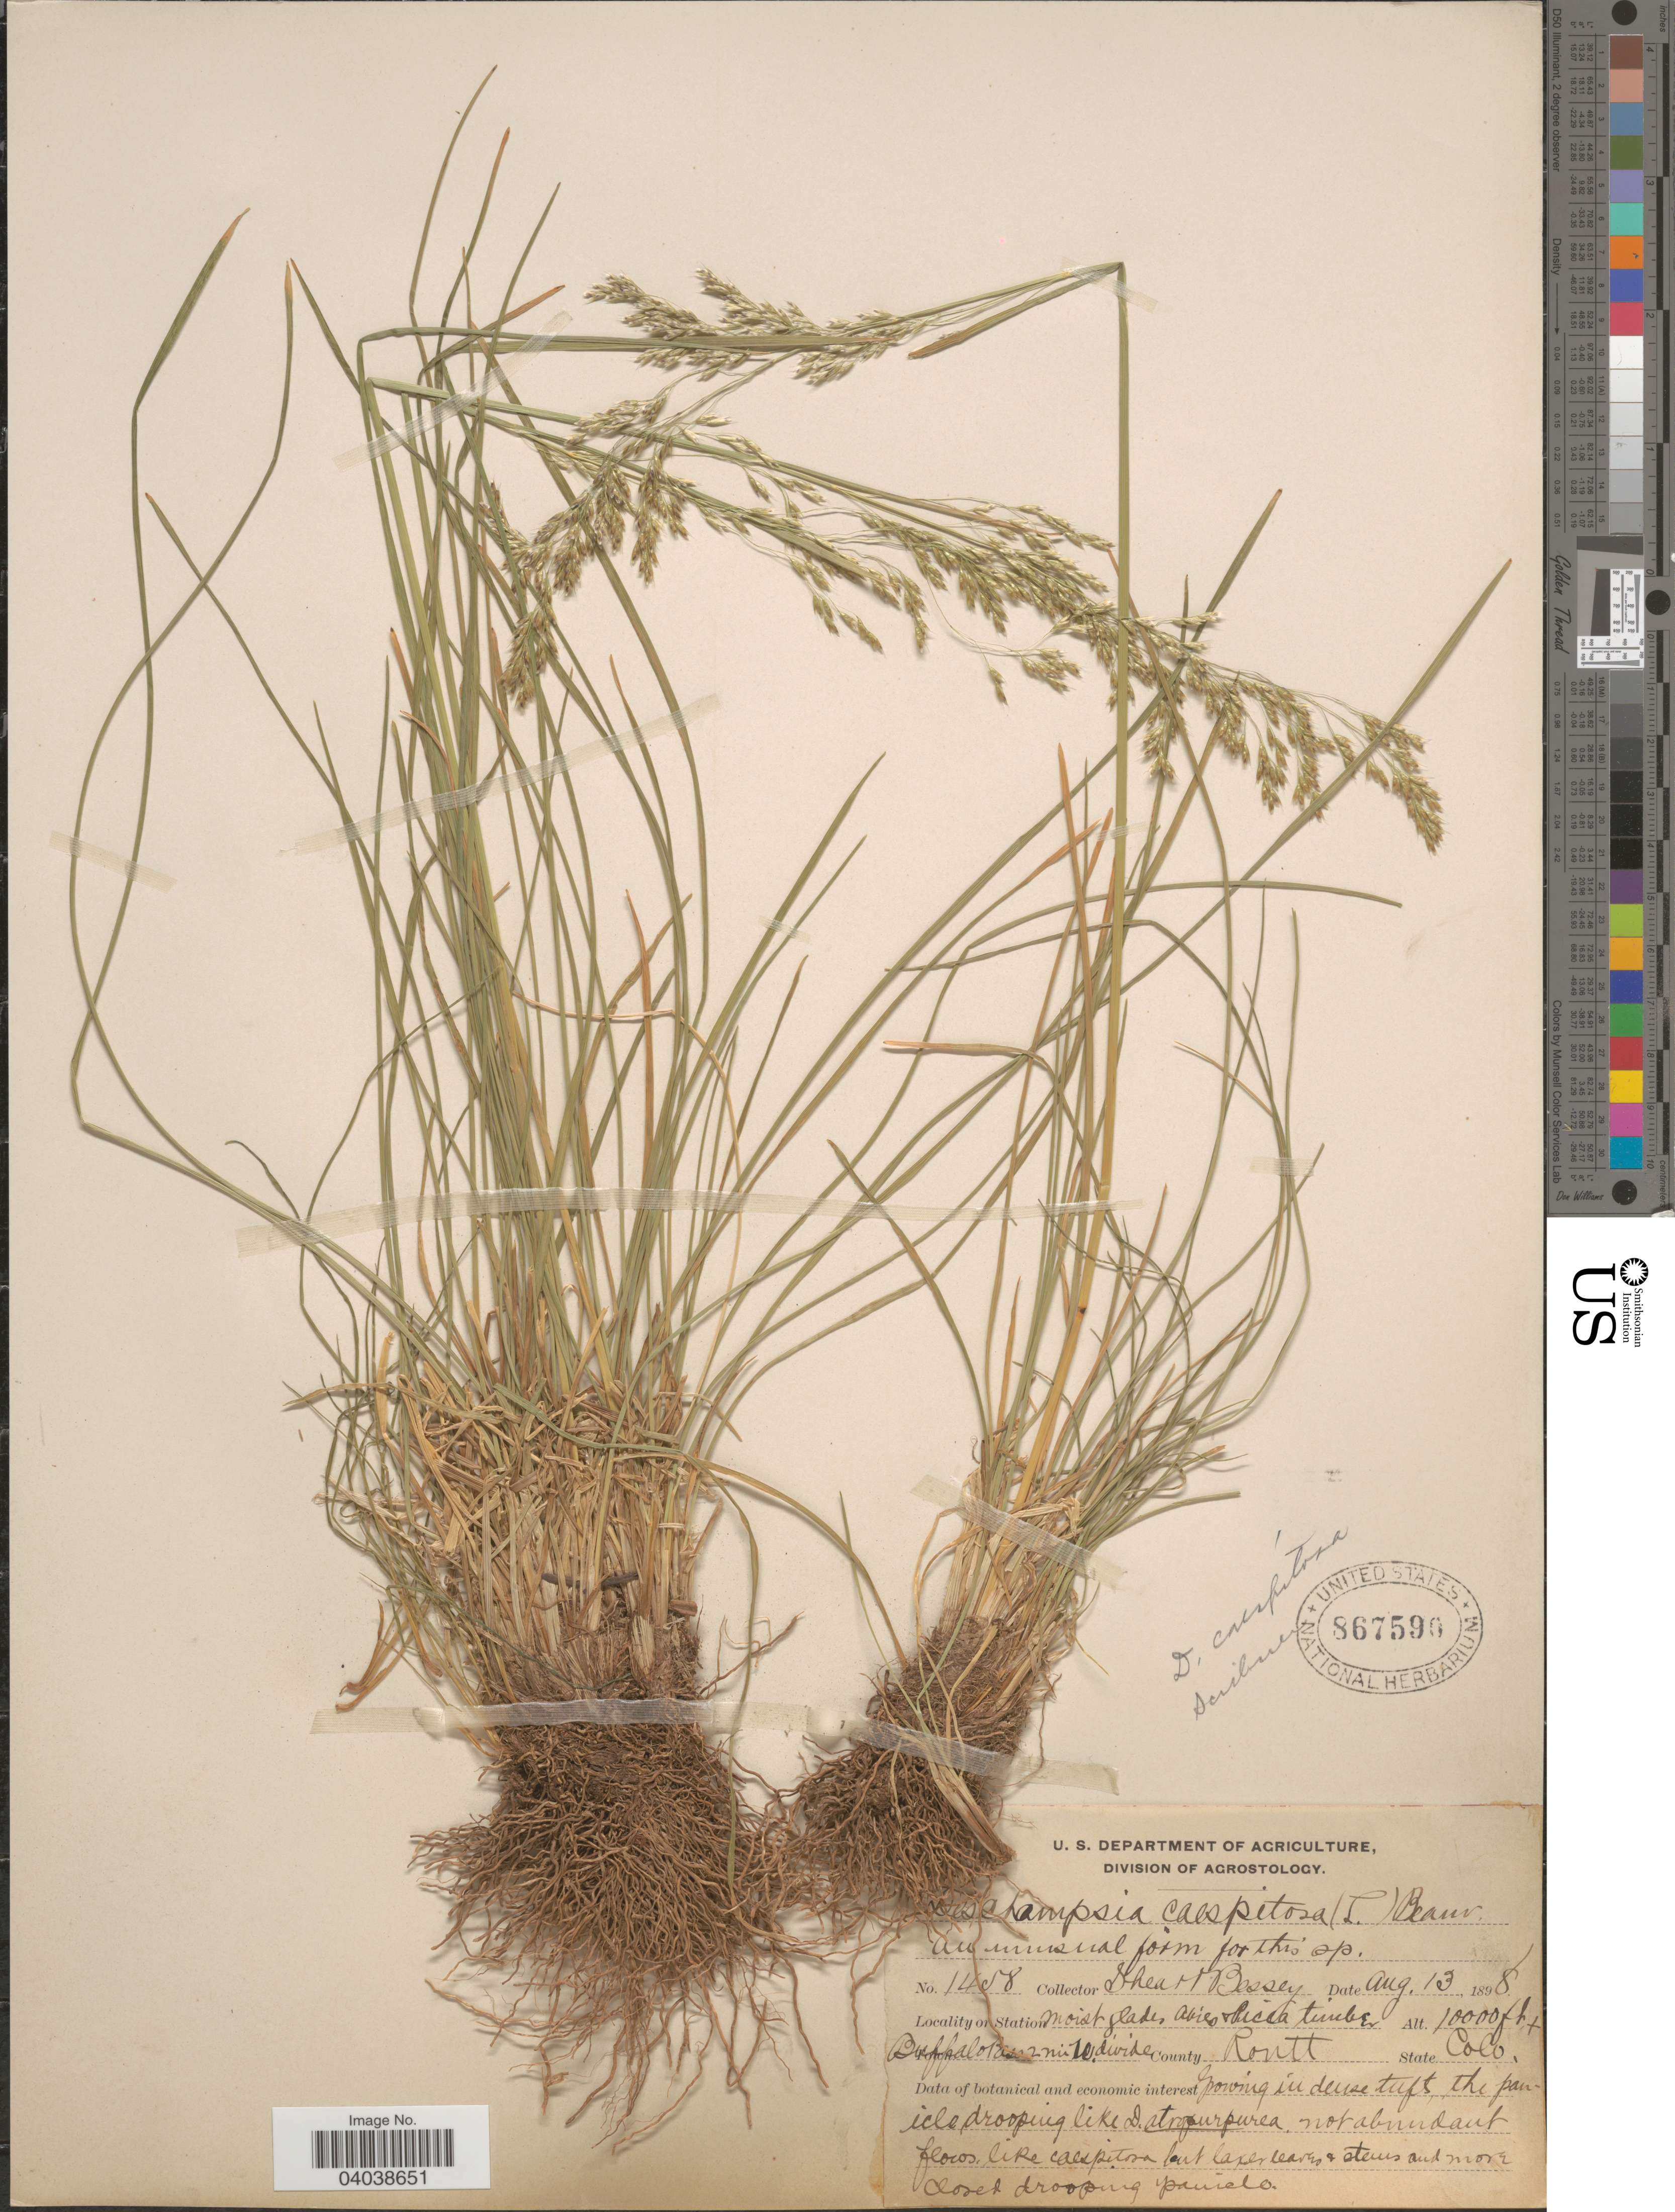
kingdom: Plantae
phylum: Tracheophyta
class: Liliopsida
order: Poales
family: Poaceae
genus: Deschampsia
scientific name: Deschampsia cespitosa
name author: (L.) P. Beauv.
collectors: -- Shear & -. Bessey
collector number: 1458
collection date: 1898-08-13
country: United States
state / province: Colorado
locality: Buffalo Pass 2 mi. W. divide. County Routt.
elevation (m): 3048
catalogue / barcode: US 867590